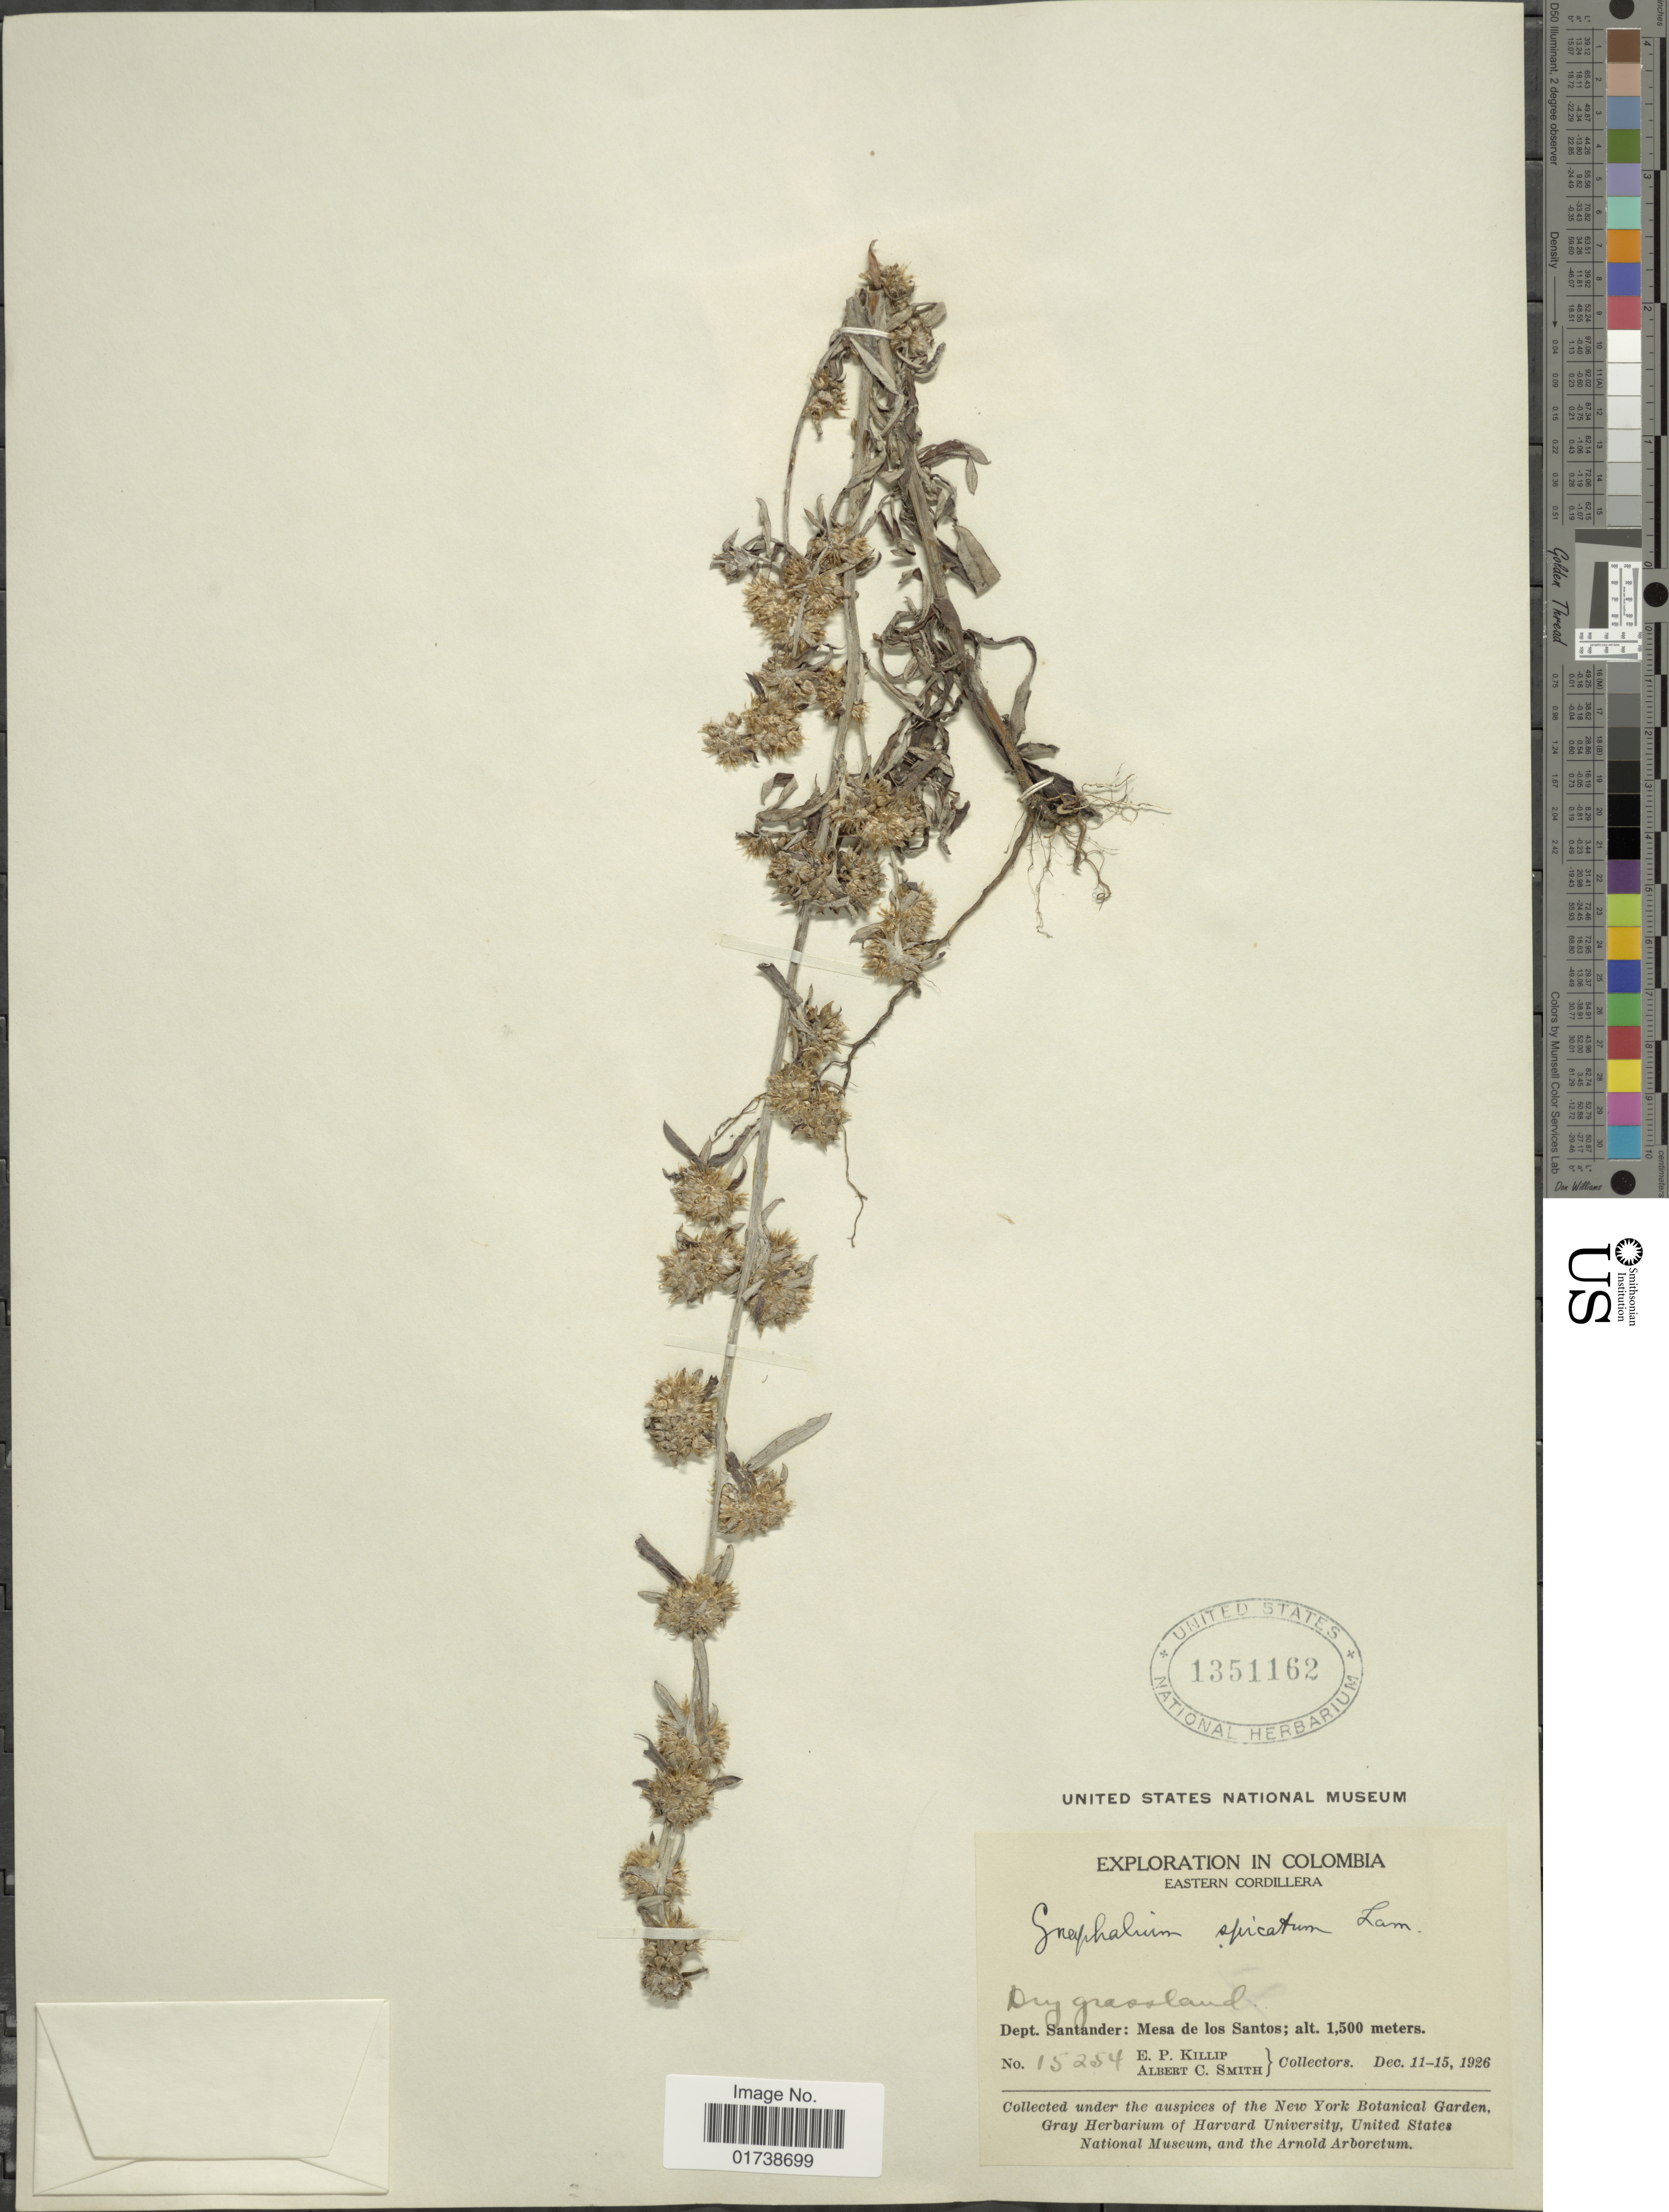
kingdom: Plantae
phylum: Tracheophyta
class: Magnoliopsida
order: Asterales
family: Asteraceae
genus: Gamochaeta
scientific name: Gamochaeta spicata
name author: (Lam.) Cabrera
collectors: E. P. Killip & A. C. Smith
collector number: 15254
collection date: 1926-12-11/1926-12-15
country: Colombia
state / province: Santander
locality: Mesa de Los Santos, Eastern Cordillera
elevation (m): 1500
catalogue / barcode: US 1351162